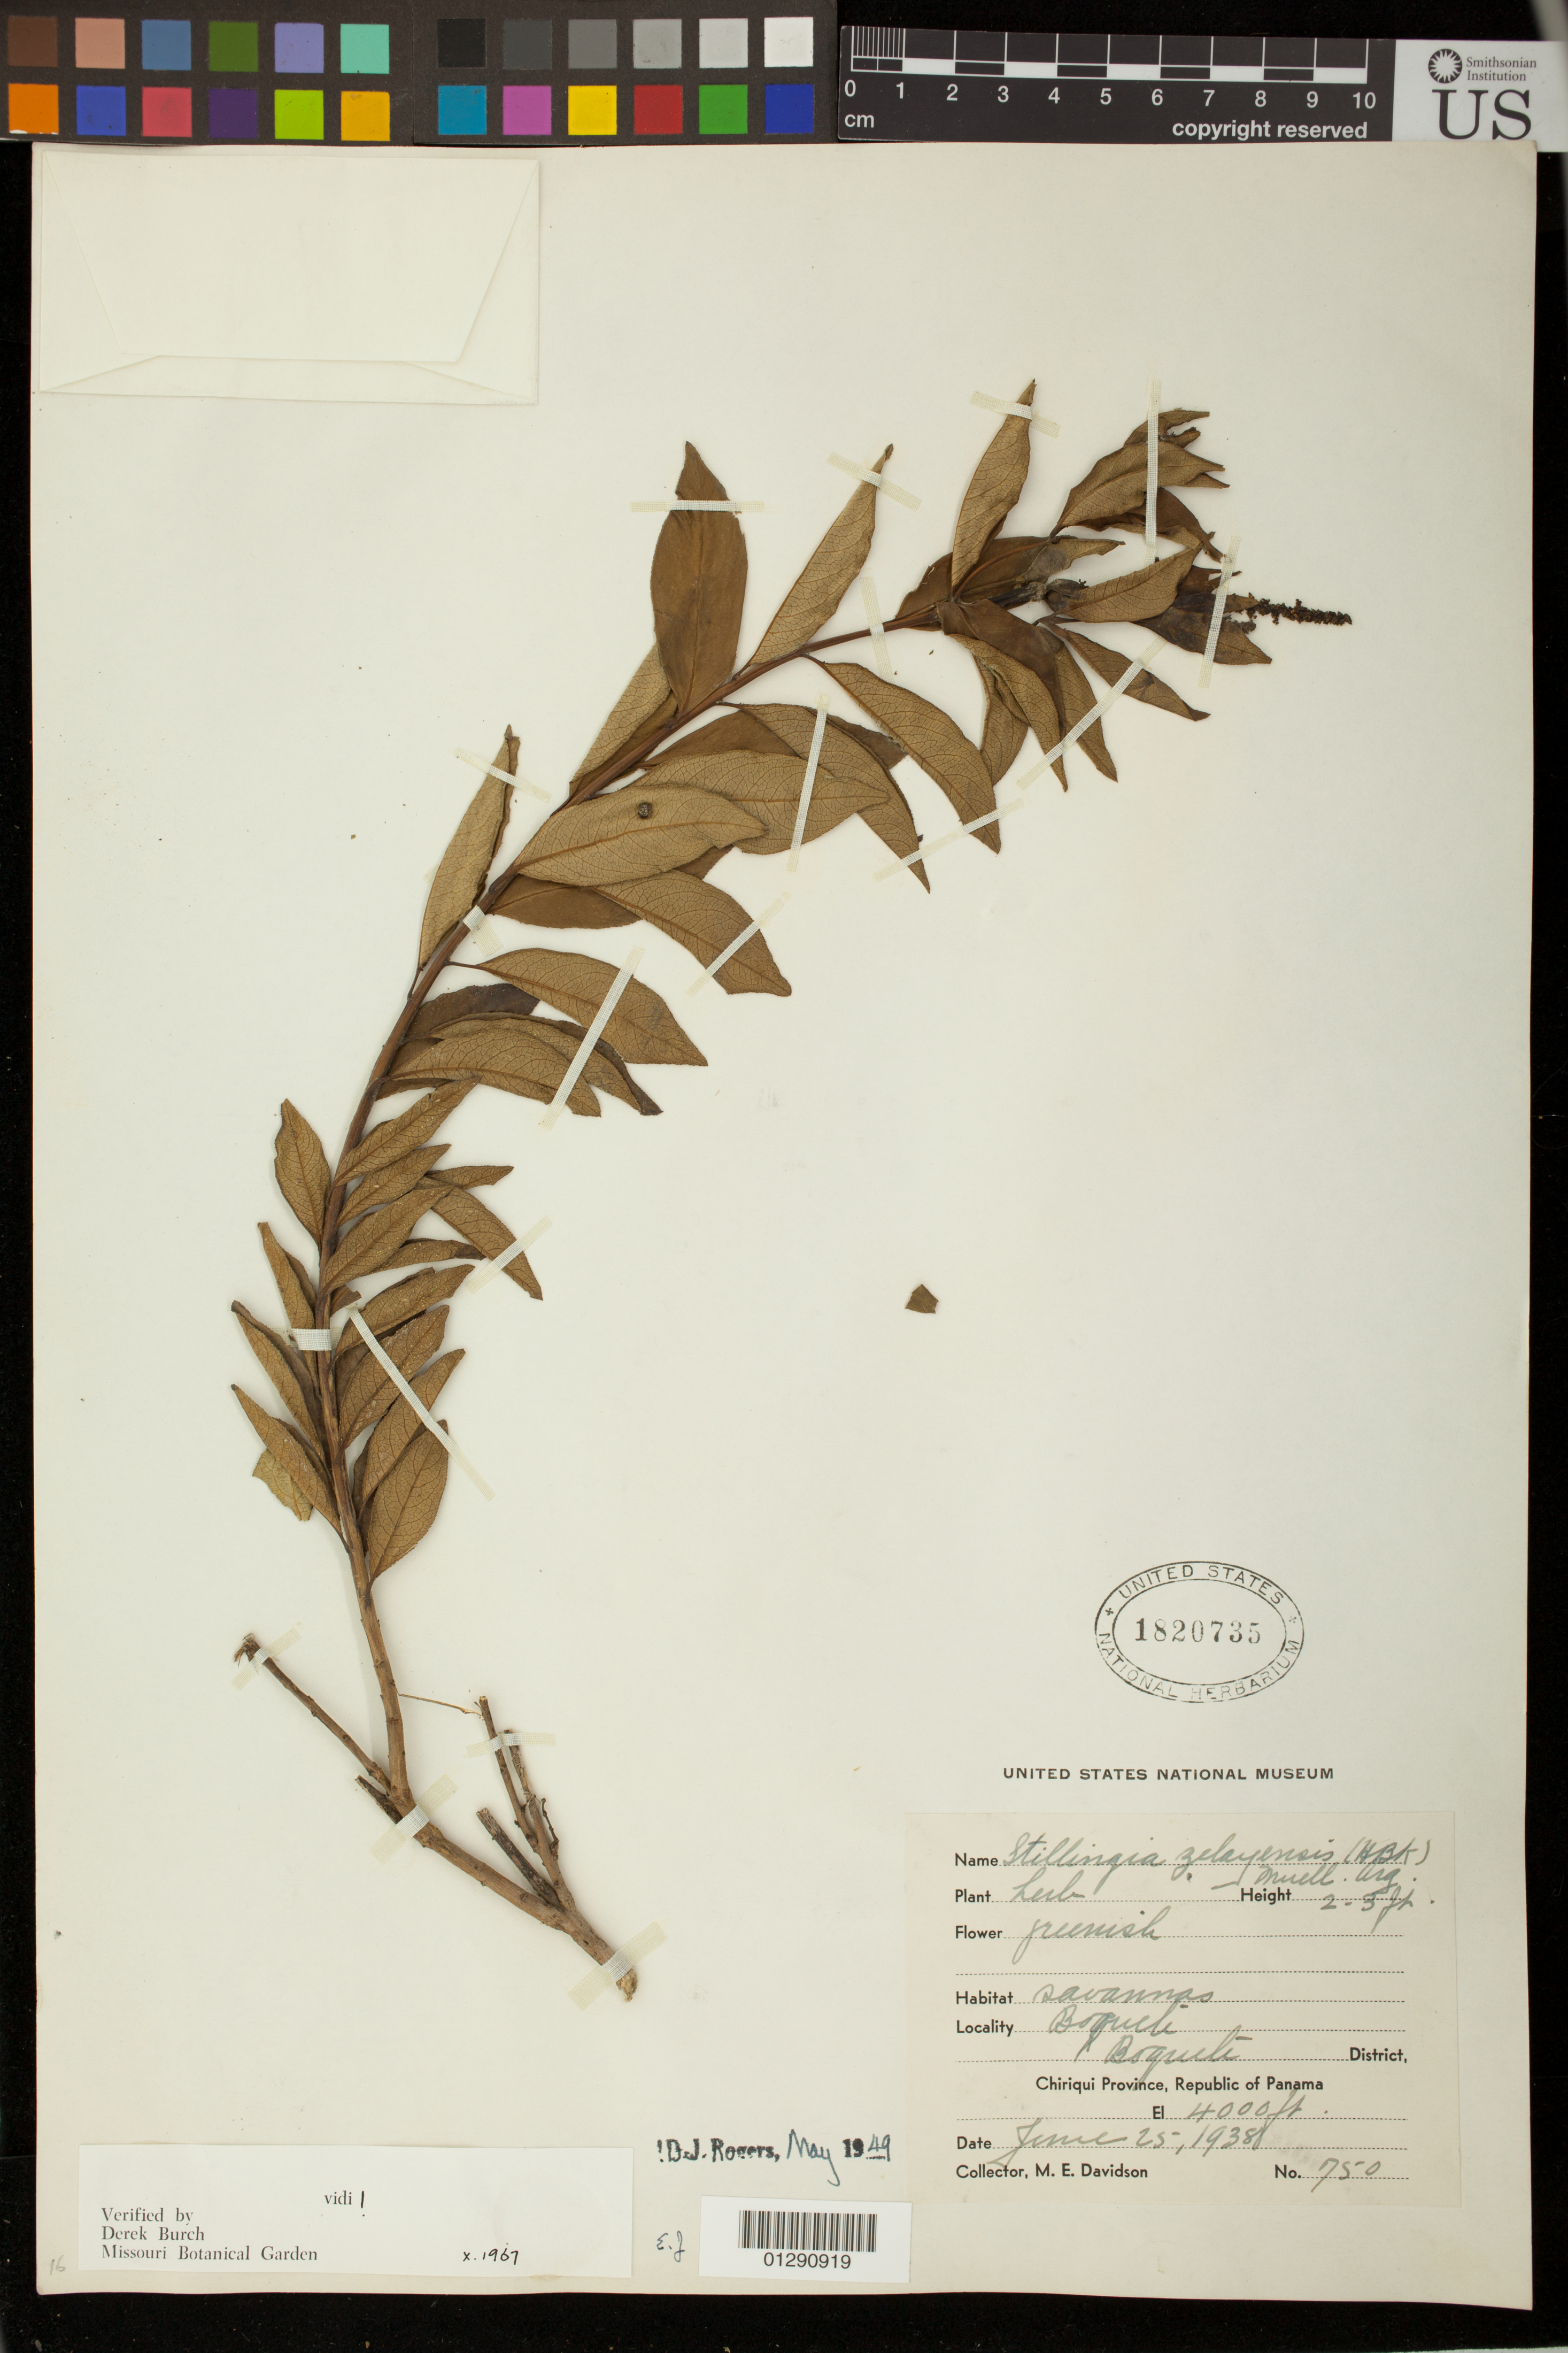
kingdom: Plantae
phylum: Tracheophyta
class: Magnoliopsida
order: Malpighiales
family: Euphorbiaceae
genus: Stillingia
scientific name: Stillingia zelayensis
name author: (Kunth) Müll. Arg.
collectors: M. Davidson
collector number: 750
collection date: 1938-06-25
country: Panama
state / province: Chiriqui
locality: Boqueli, Boqueli District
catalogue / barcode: US 1820735